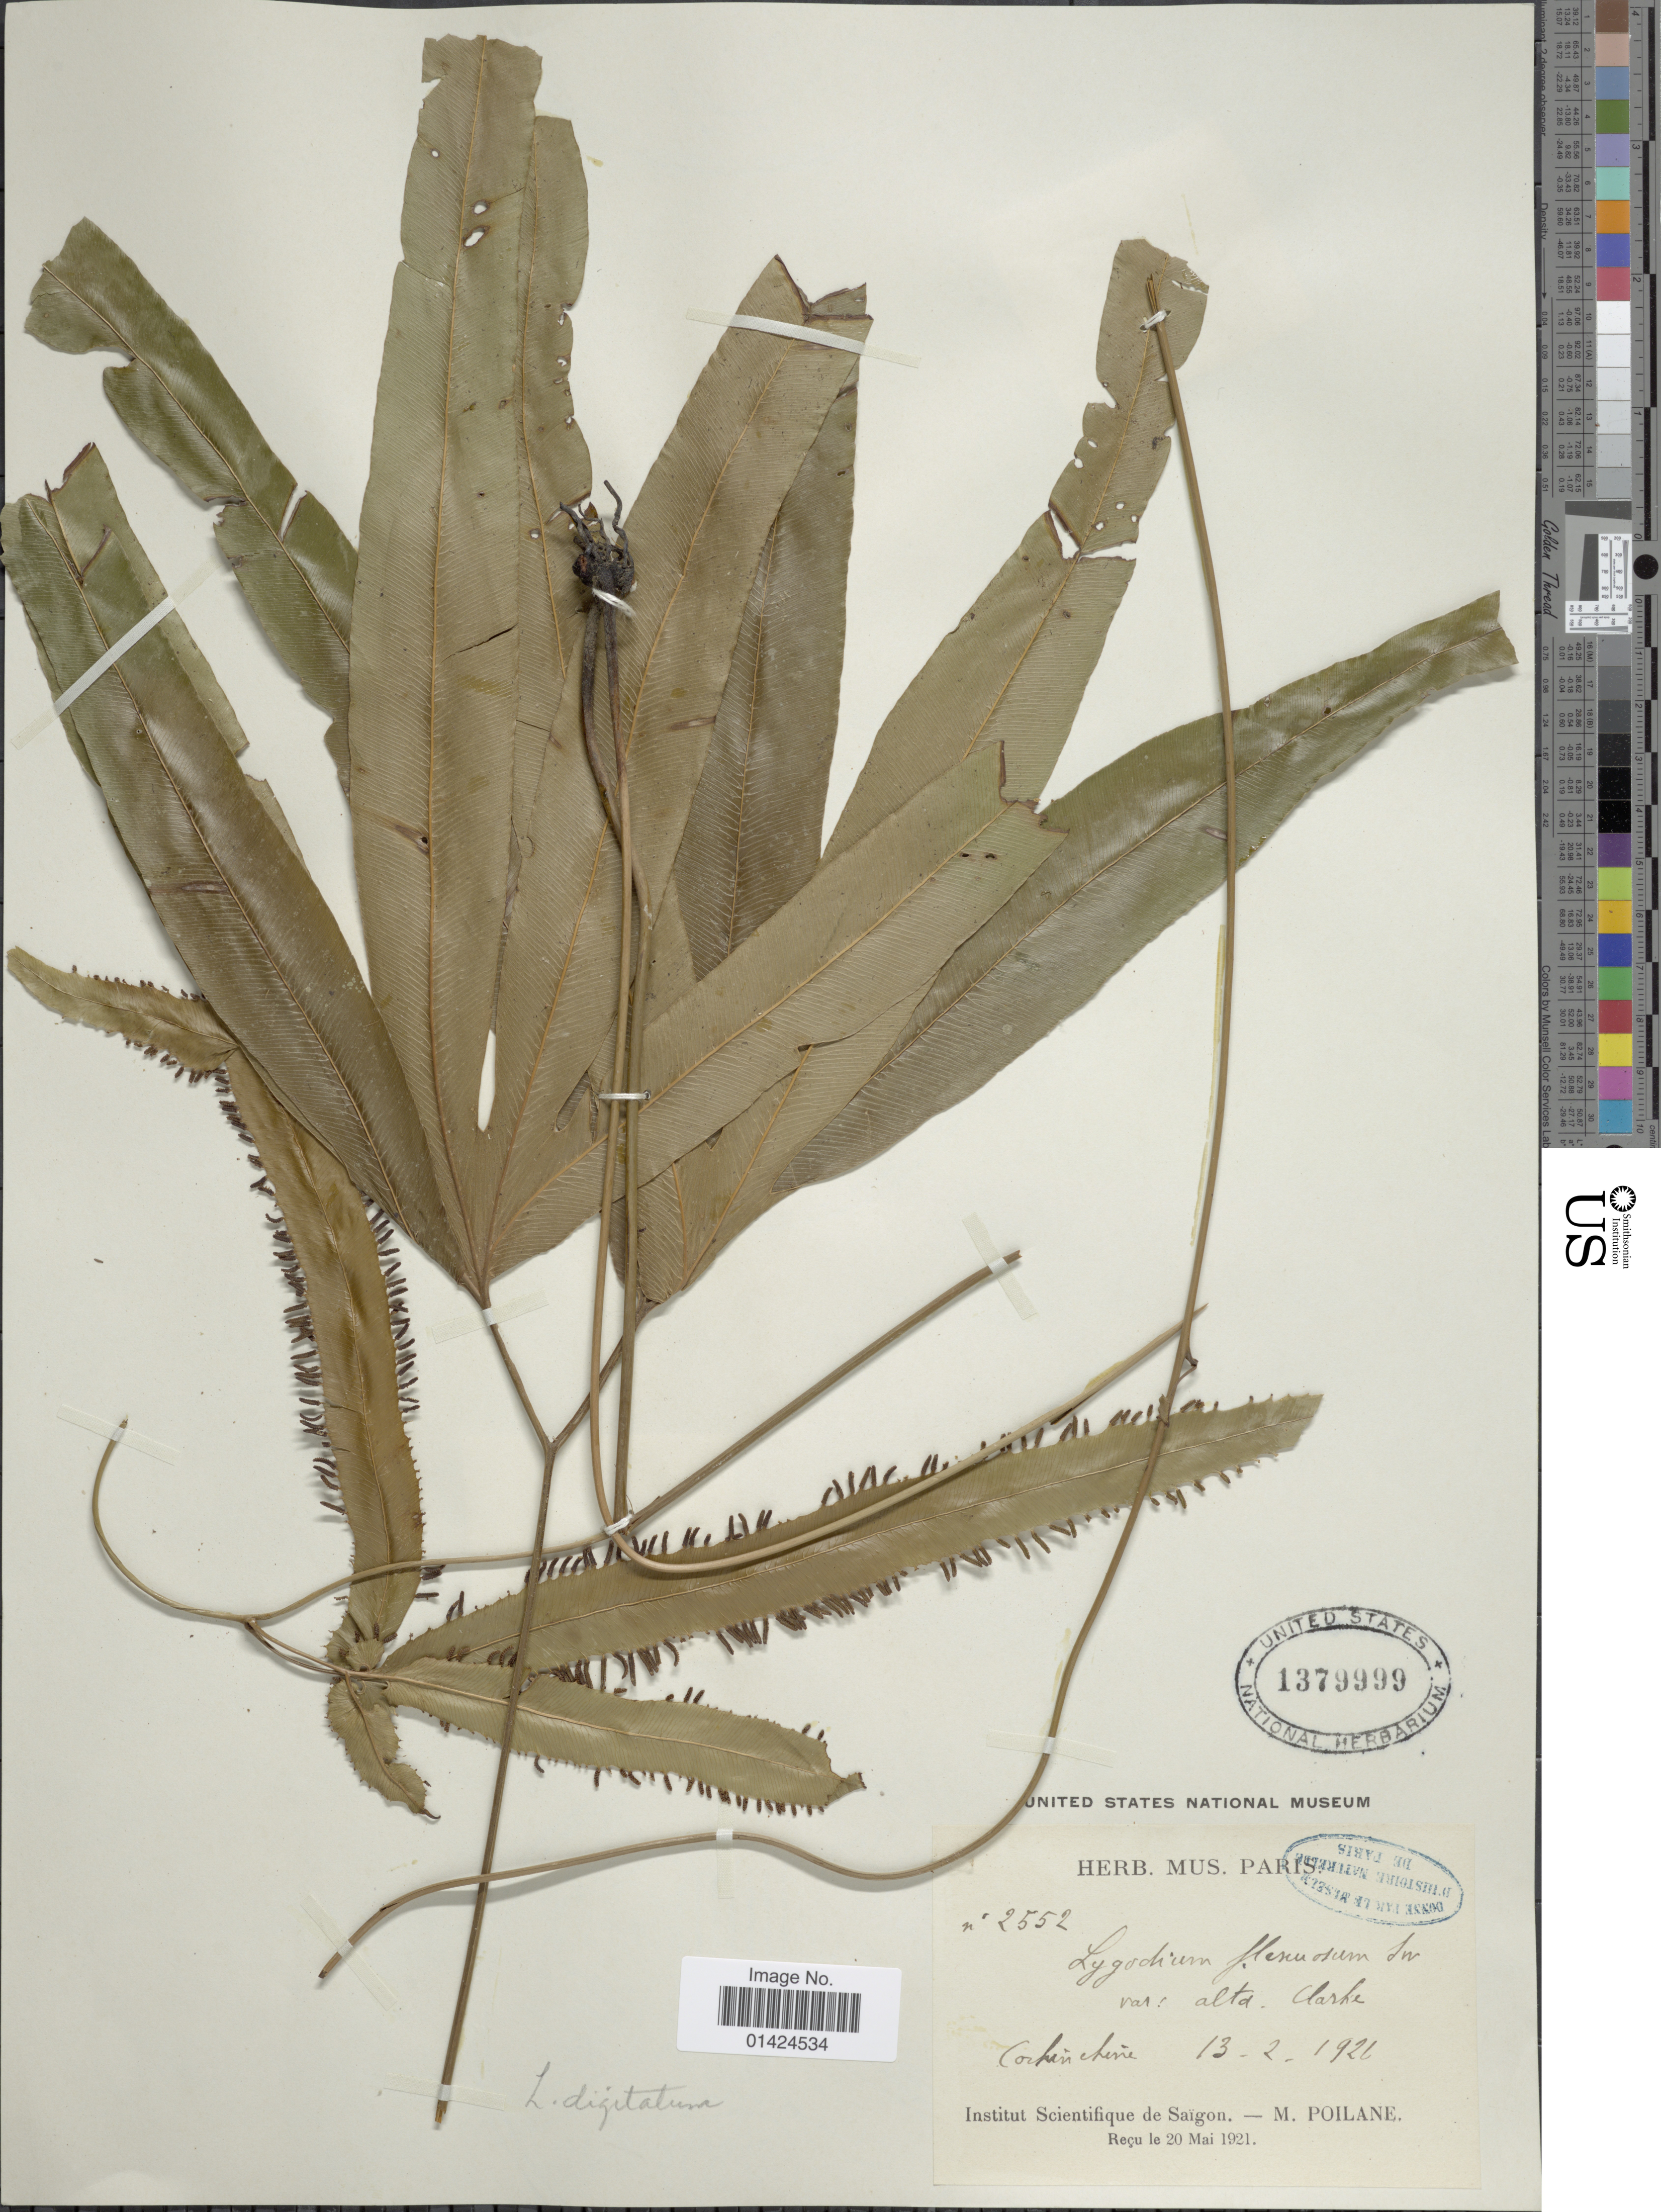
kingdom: Plantae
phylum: Tracheophyta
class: Polypodiopsida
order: Schizaeales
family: Lygodiaceae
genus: Lygodium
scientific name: Lygodium longifolium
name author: (Willd.) Sw.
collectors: M. Poilane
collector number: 2552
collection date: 1926-02-13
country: Vietnam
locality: Cochinchine.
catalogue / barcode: US 1379999